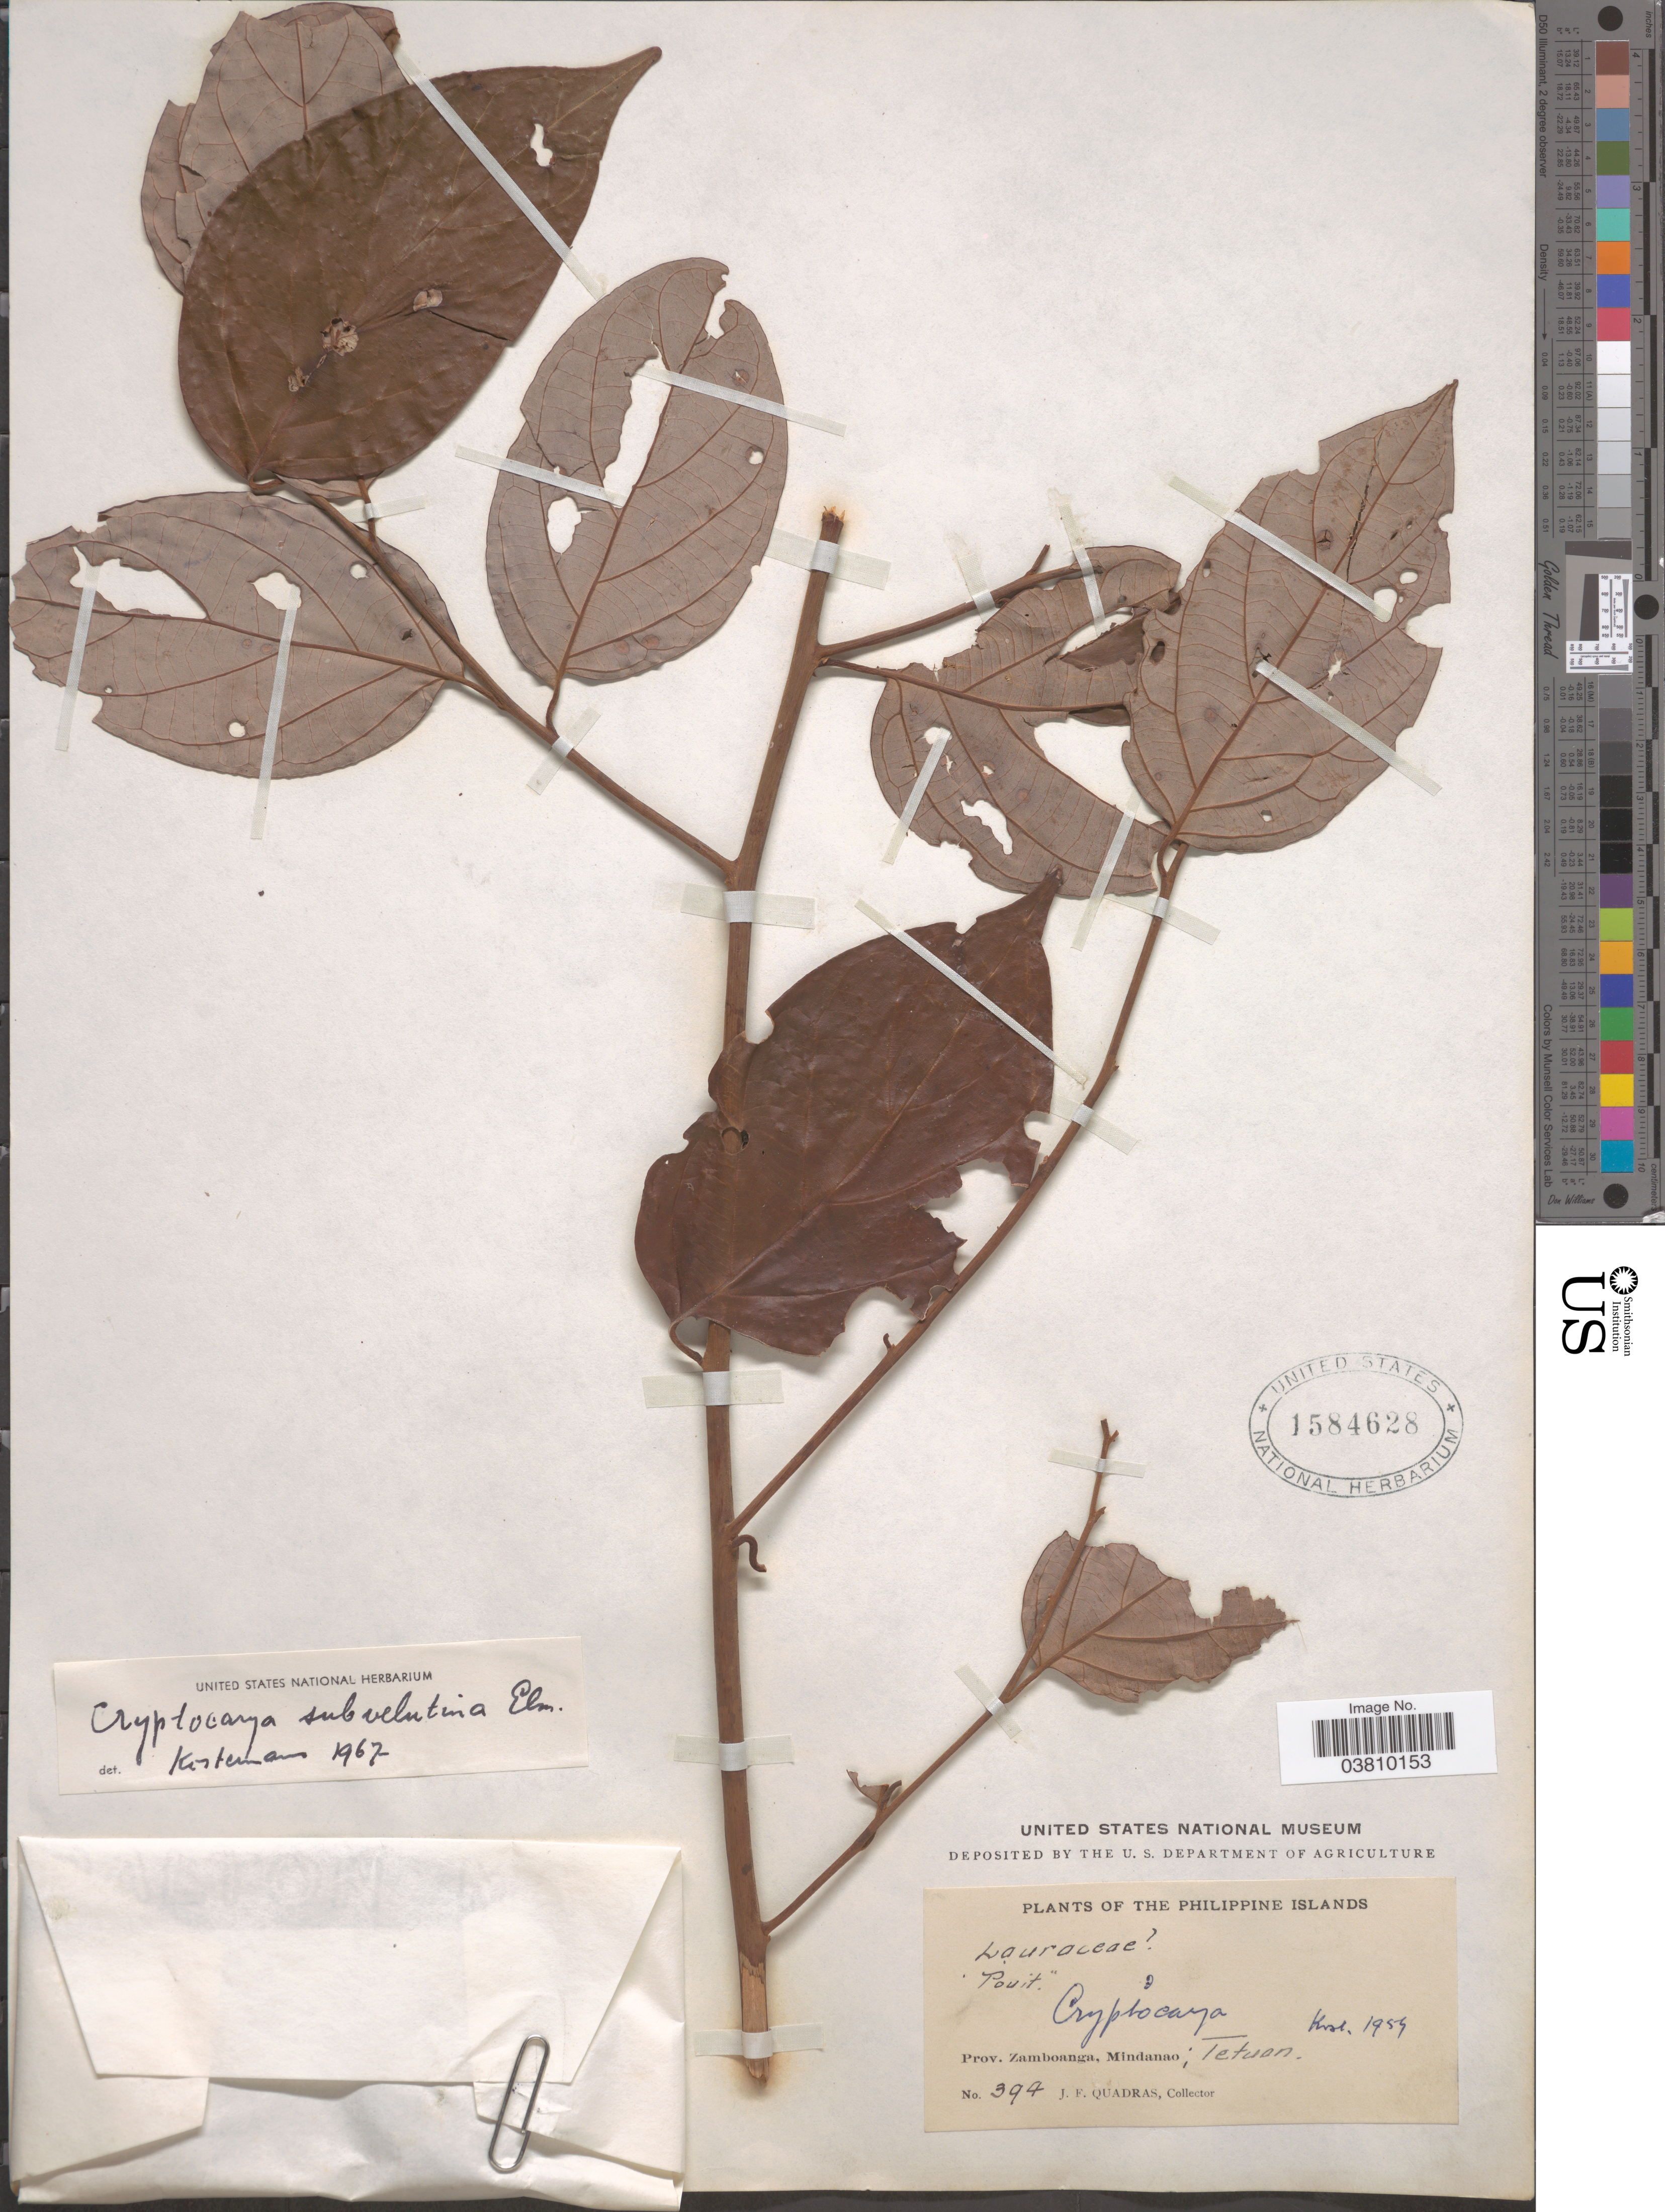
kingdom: Plantae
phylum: Tracheophyta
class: Magnoliopsida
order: Laurales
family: Lauraceae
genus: Cryptocarya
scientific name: Cryptocarya subvelutina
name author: Elmer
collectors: J. Quadras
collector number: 394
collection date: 1959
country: Philippines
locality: Prov. Zamboanga, Mindanao; Tetuan.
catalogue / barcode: US 1584628